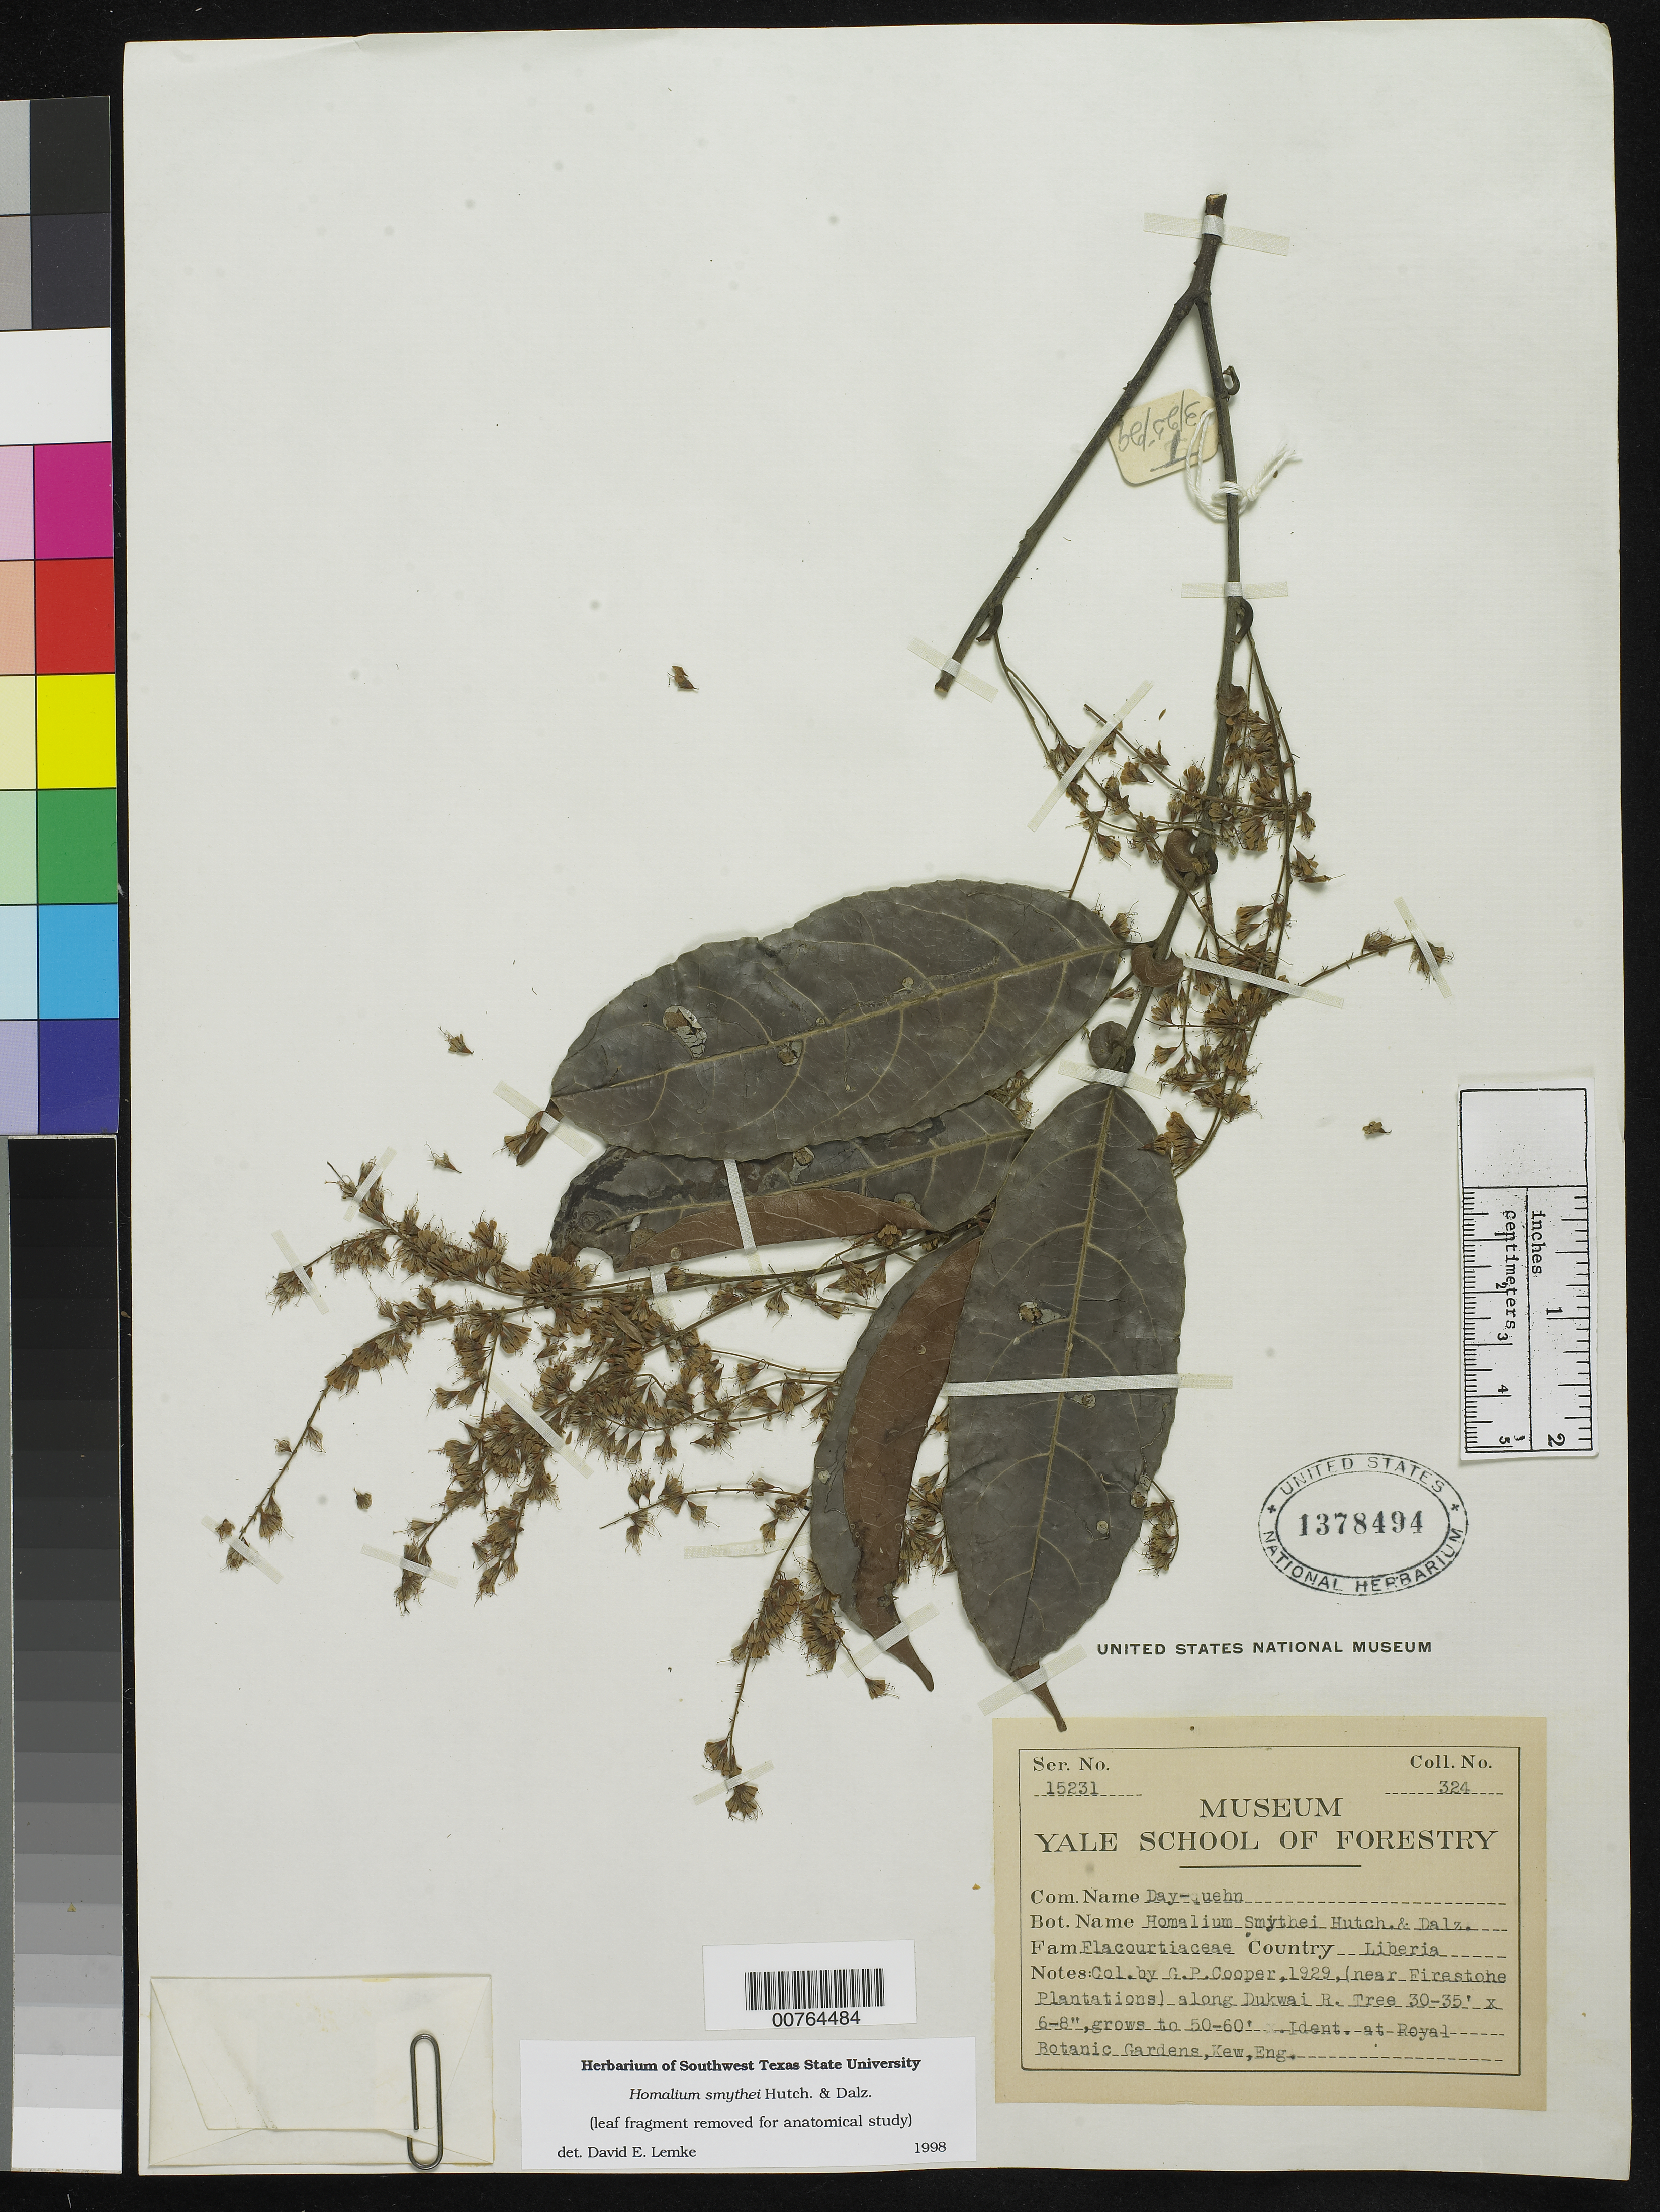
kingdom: Plantae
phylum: Tracheophyta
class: Magnoliopsida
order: Malpighiales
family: Salicaceae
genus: Homalium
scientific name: Homalium smythei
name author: Hutch. & Dalziel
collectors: G. Cooper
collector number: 324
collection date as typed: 1929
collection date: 1929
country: Liberia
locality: (near Firestone Plantations) along Dukwai R.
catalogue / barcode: US 1378494